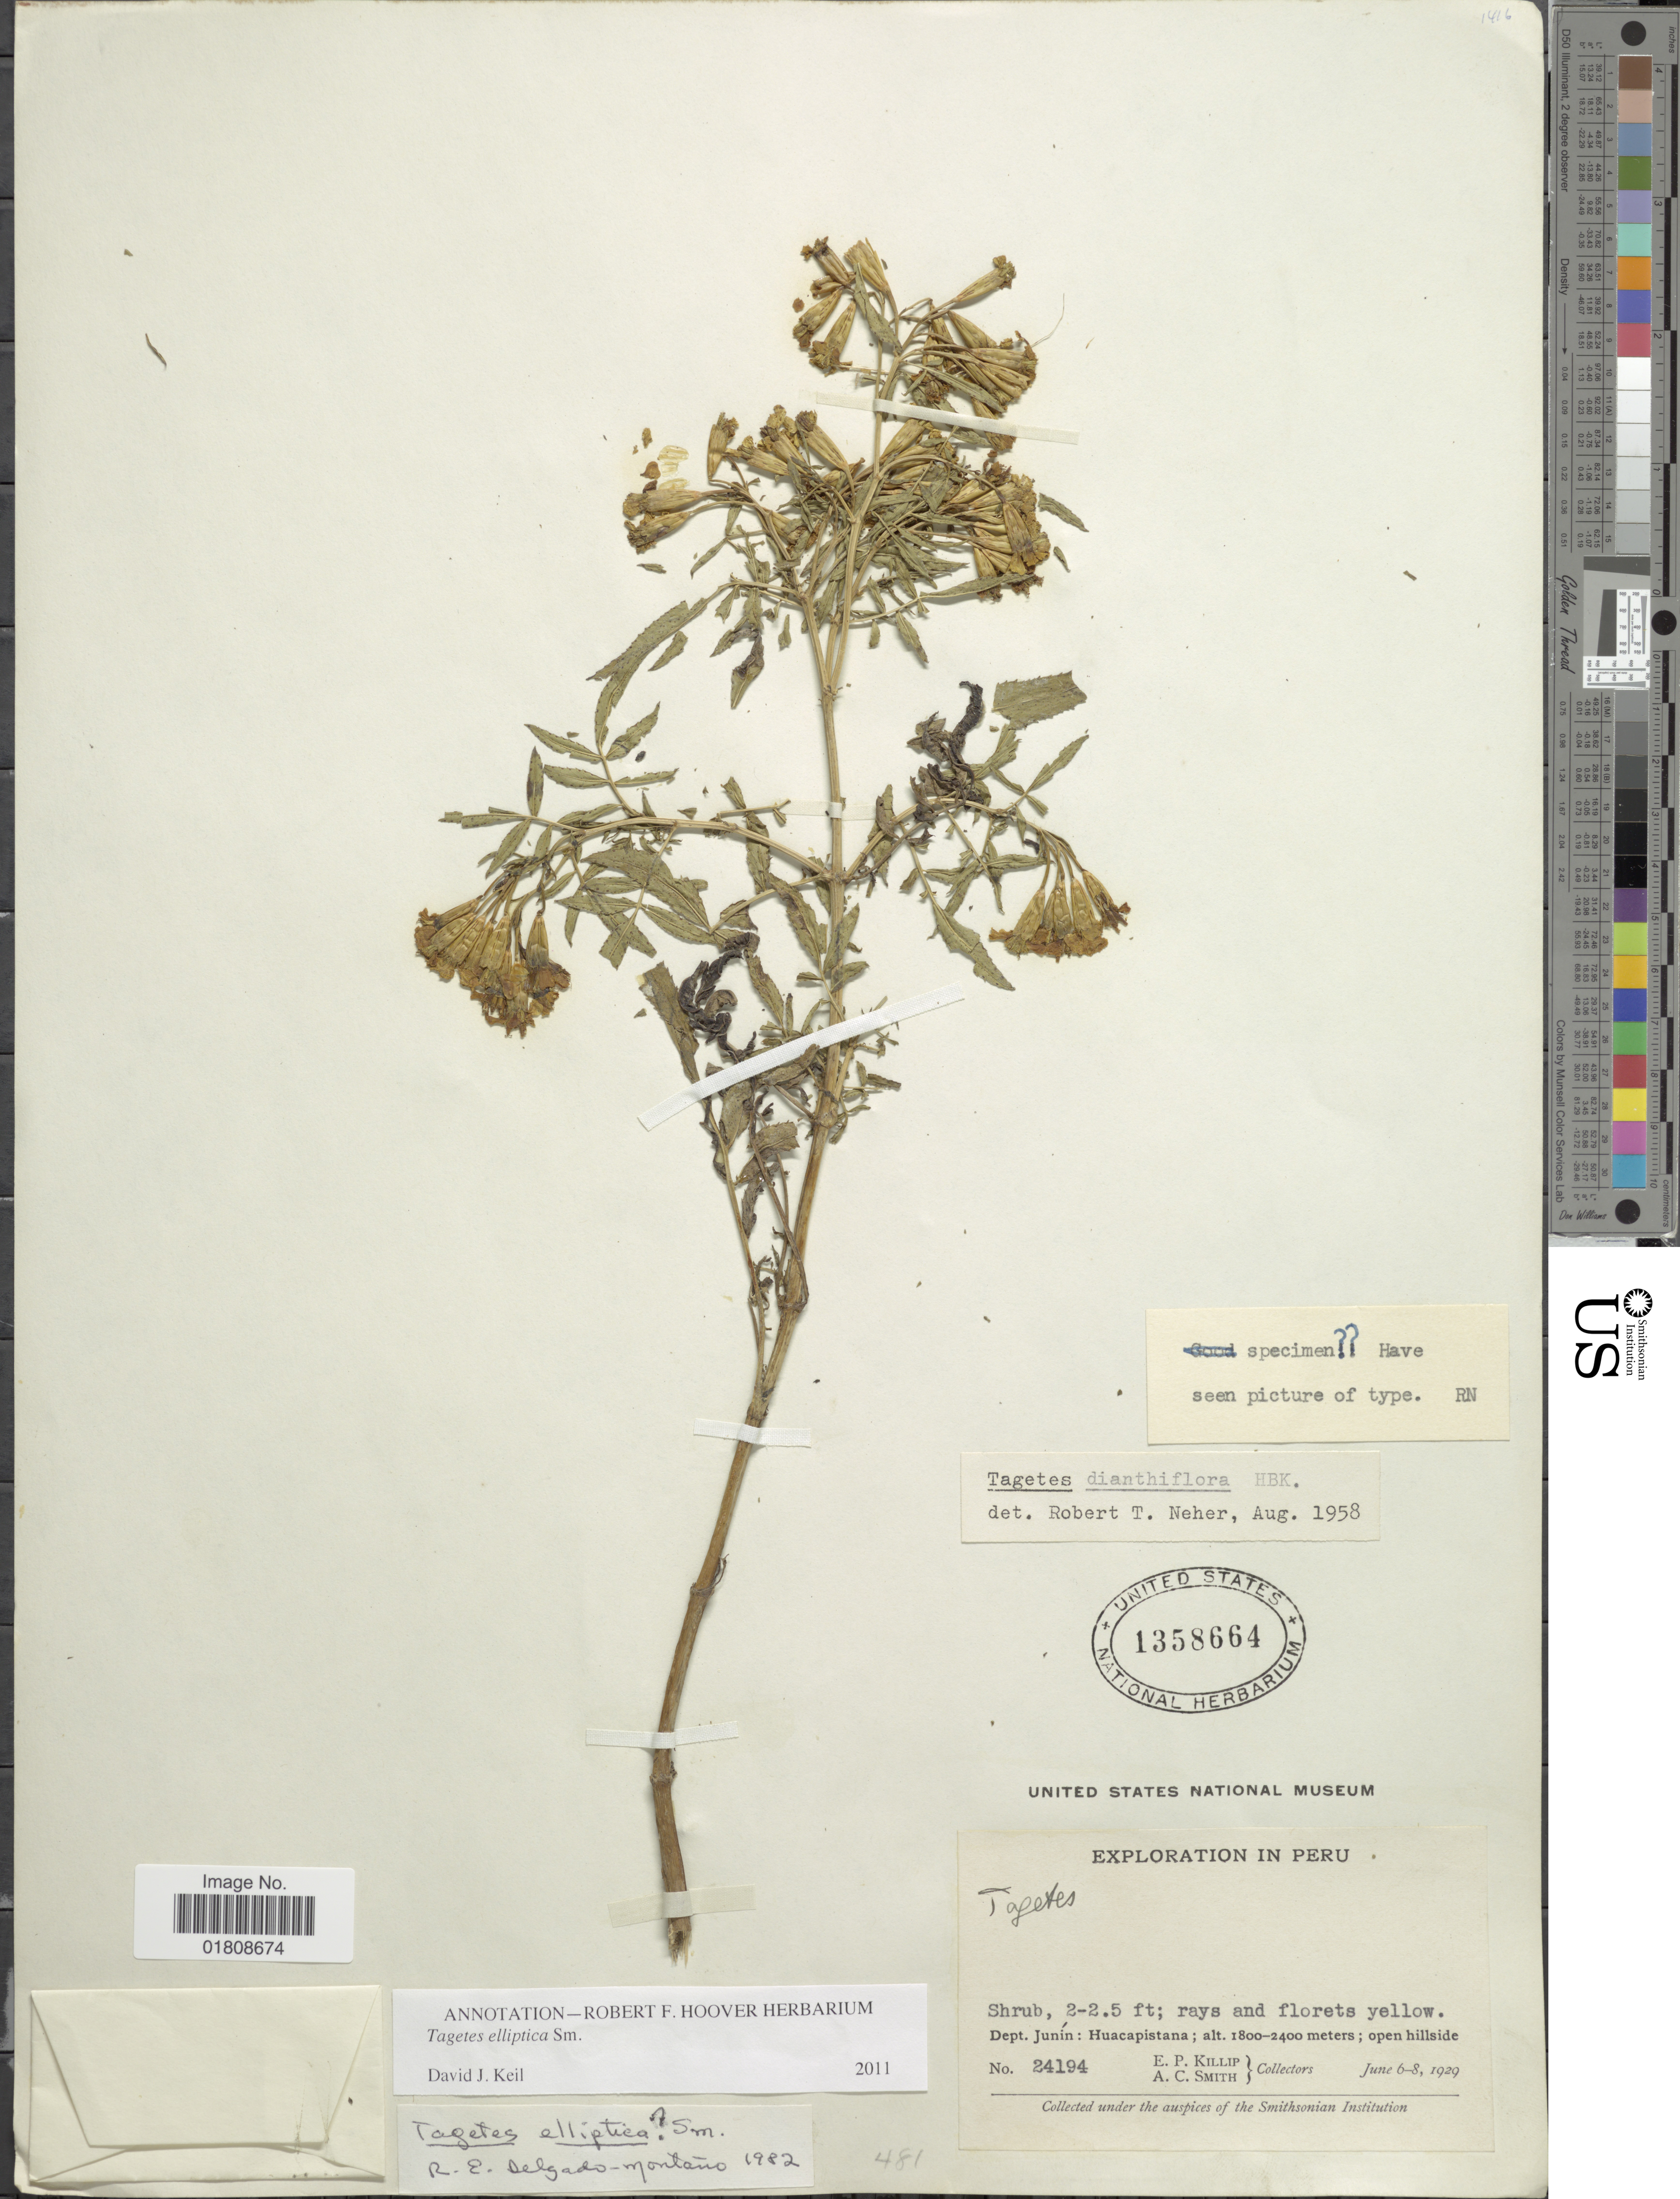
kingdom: Plantae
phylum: Tracheophyta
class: Magnoliopsida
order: Asterales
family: Asteraceae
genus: Tagetes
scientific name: Tagetes elliptica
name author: Sm. in Rees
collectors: E. P. Killip & A. C. Smith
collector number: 24194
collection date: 1929-06-06/1929-06-08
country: Peru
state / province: Junín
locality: Huacapistana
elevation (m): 1800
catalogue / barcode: US 1358664